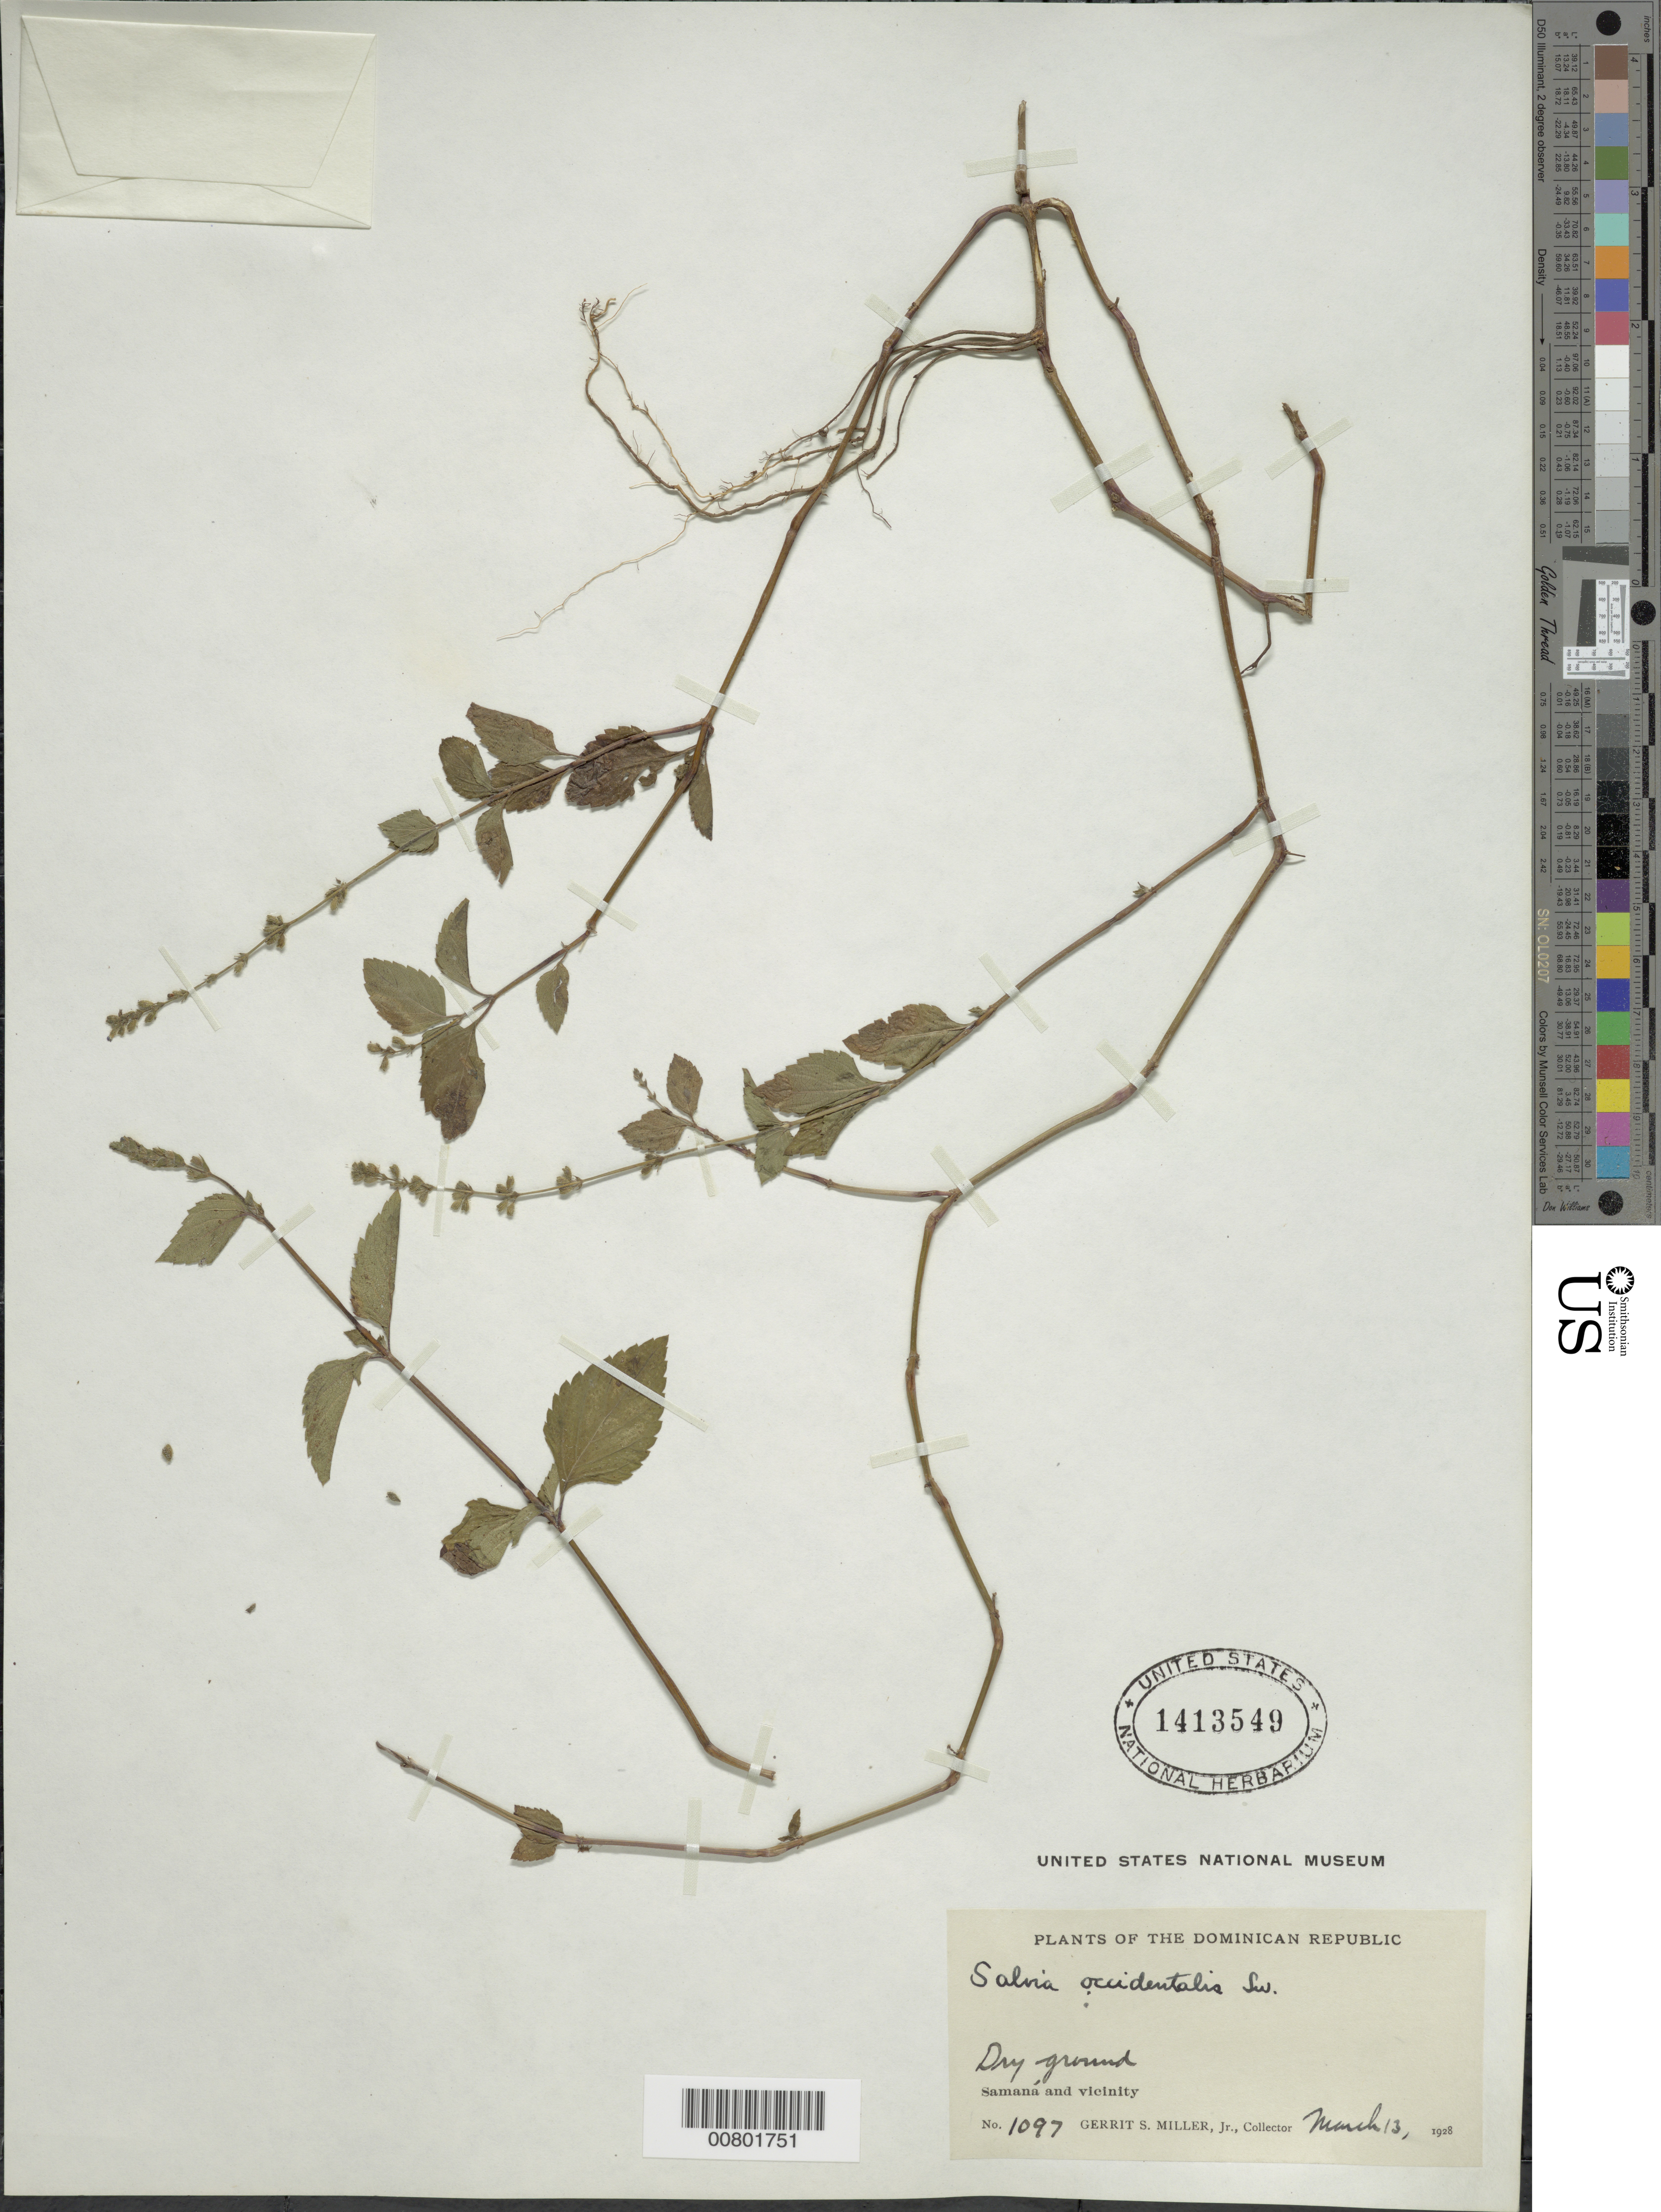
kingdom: Plantae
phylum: Tracheophyta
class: Magnoliopsida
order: Lamiales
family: Lamiaceae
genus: Salvia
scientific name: Salvia occidentalis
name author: Sw.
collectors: G. S. Miller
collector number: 1097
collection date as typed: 13 Mar 1928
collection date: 1928-03-13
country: Dominican Republic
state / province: Samana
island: Hispaniola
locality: Samaná and vicinity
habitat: Dry ground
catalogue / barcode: US 1413549